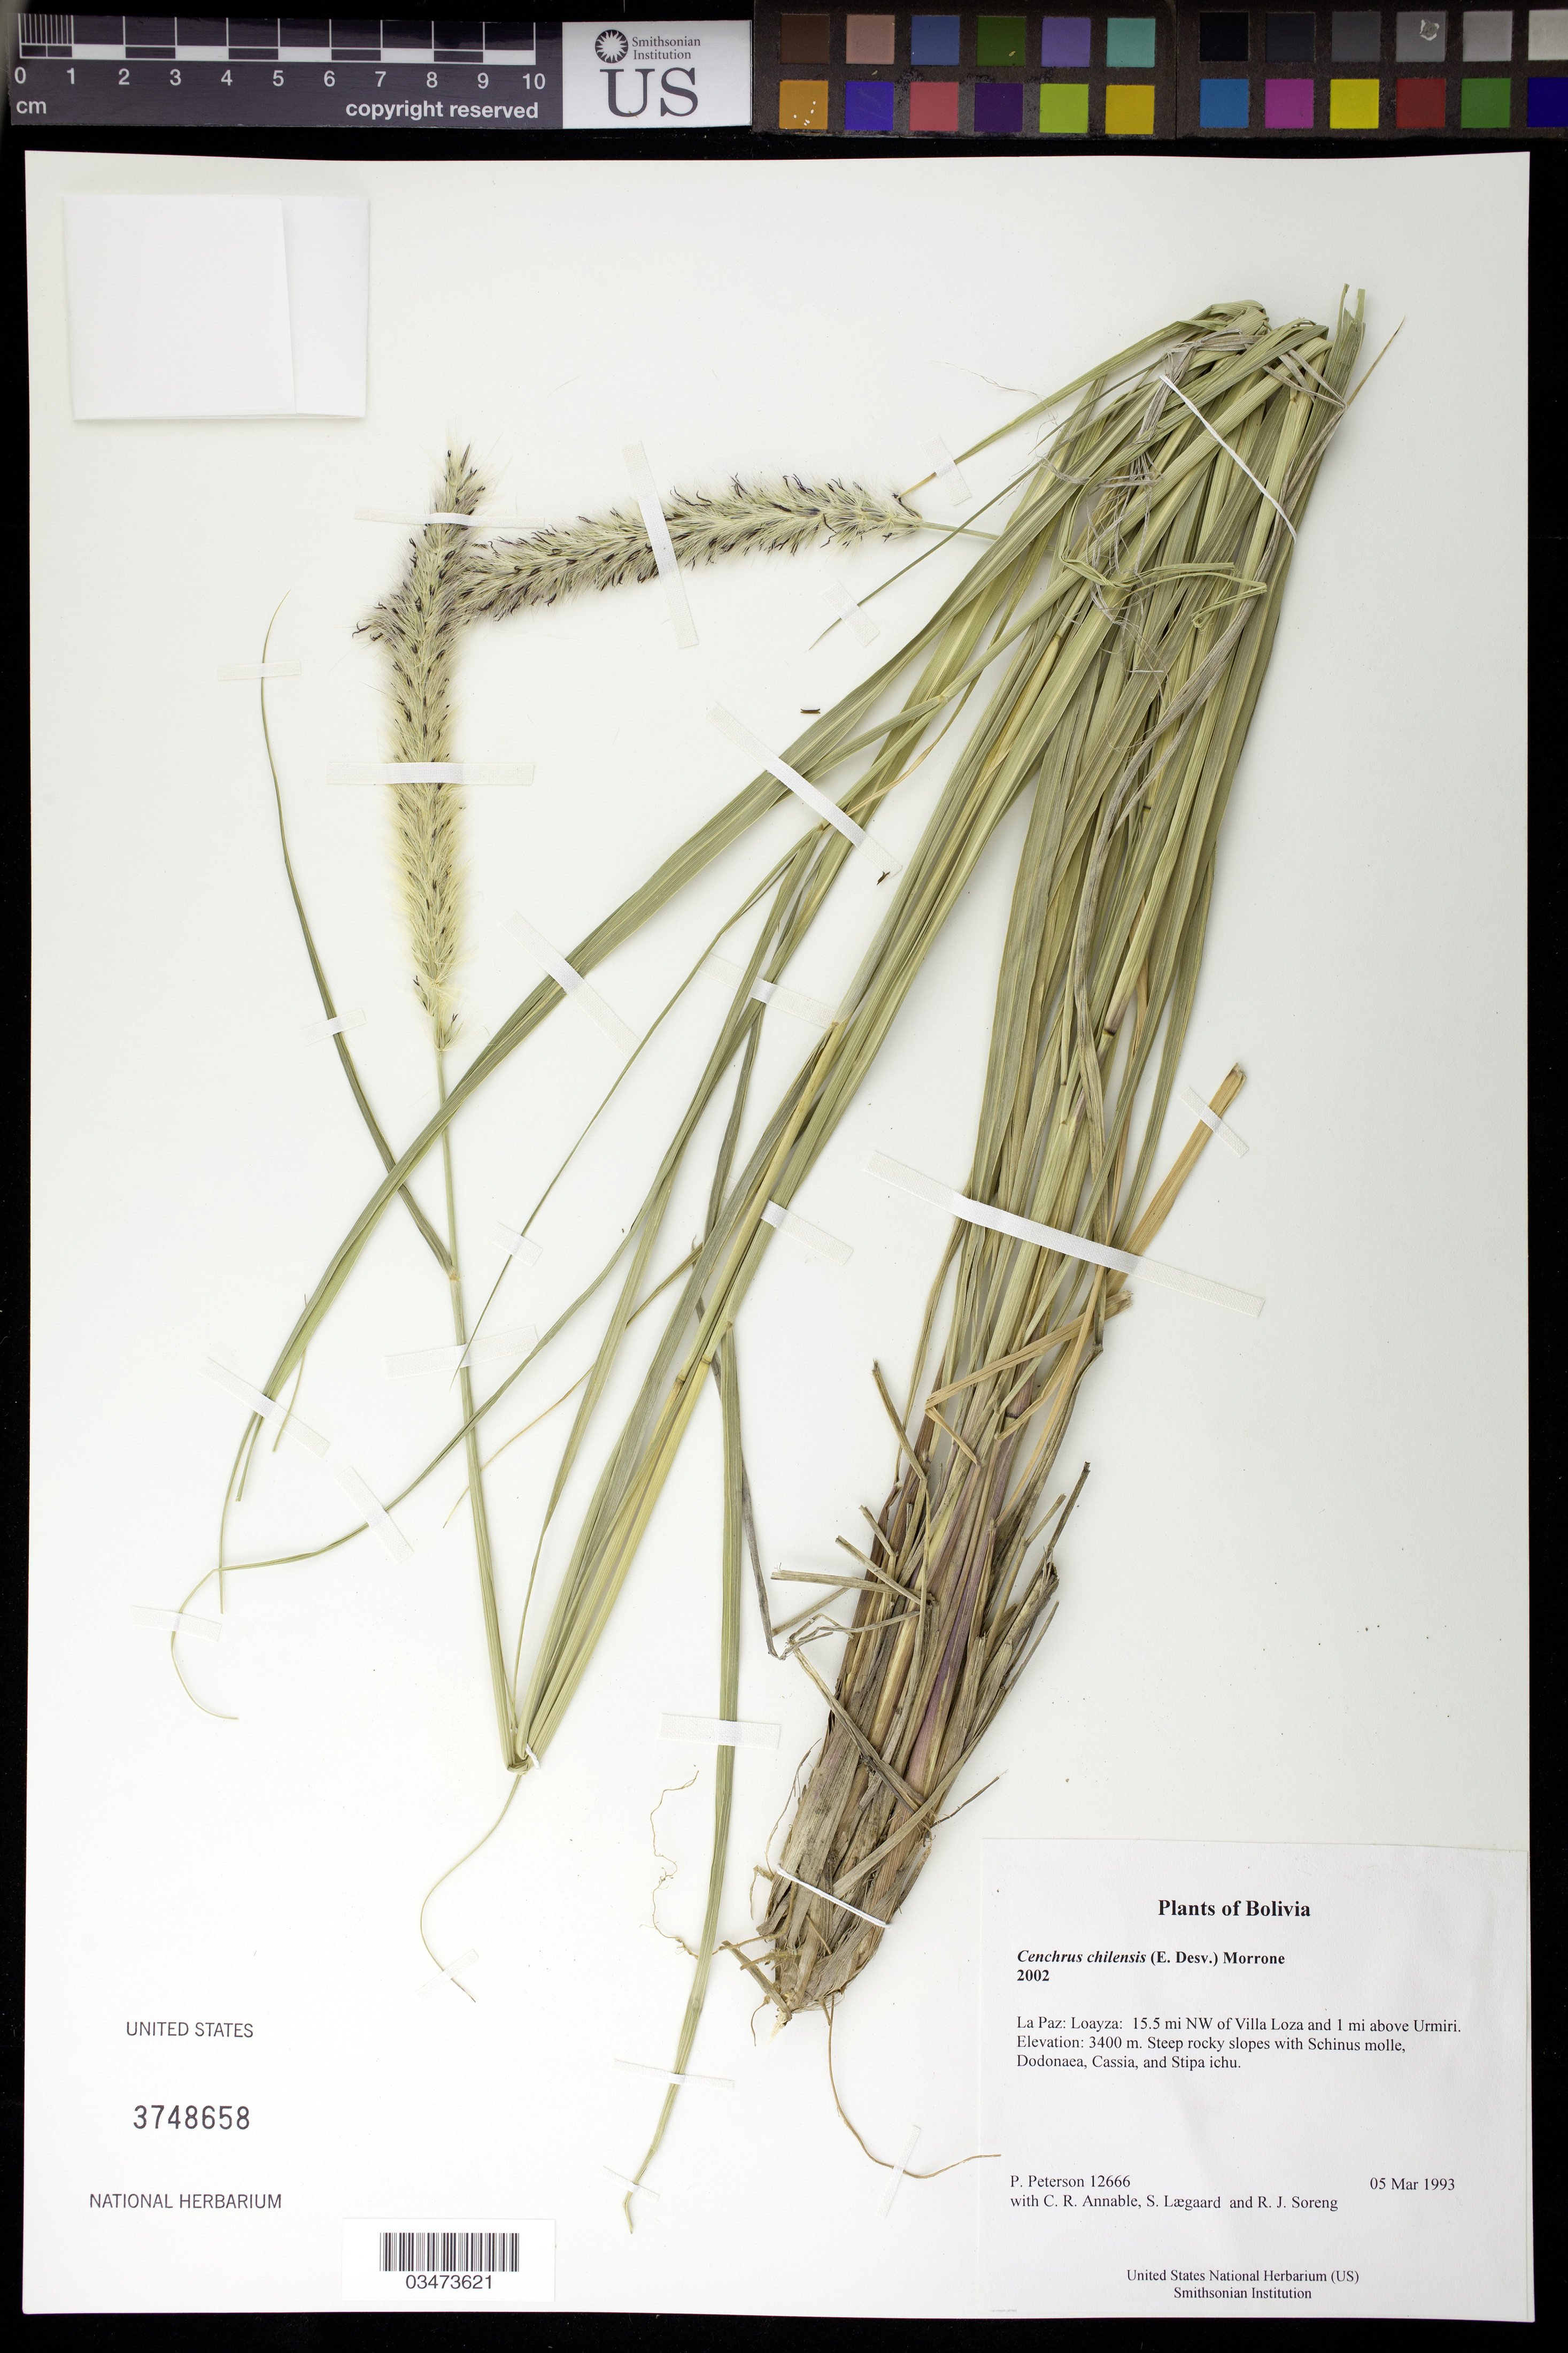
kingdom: Plantae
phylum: Tracheophyta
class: Liliopsida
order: Poales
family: Poaceae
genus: Cenchrus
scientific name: Cenchrus chilensis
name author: (É. Desv.) Morrone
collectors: P. M. Peterson, C. R. Annable, S. Lægaard & R. J. Soreng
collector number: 12666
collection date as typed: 05 Mar 1993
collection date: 1993-03-05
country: Bolivia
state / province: La Paz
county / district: Loayza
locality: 15.5 mi NW of Villa Loza and 1 mi above Urmiri.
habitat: Steep rocky slopes with Schinus molle, Dodonaea, Cassia, and Stipa ichu.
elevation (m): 3400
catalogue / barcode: US 3748658